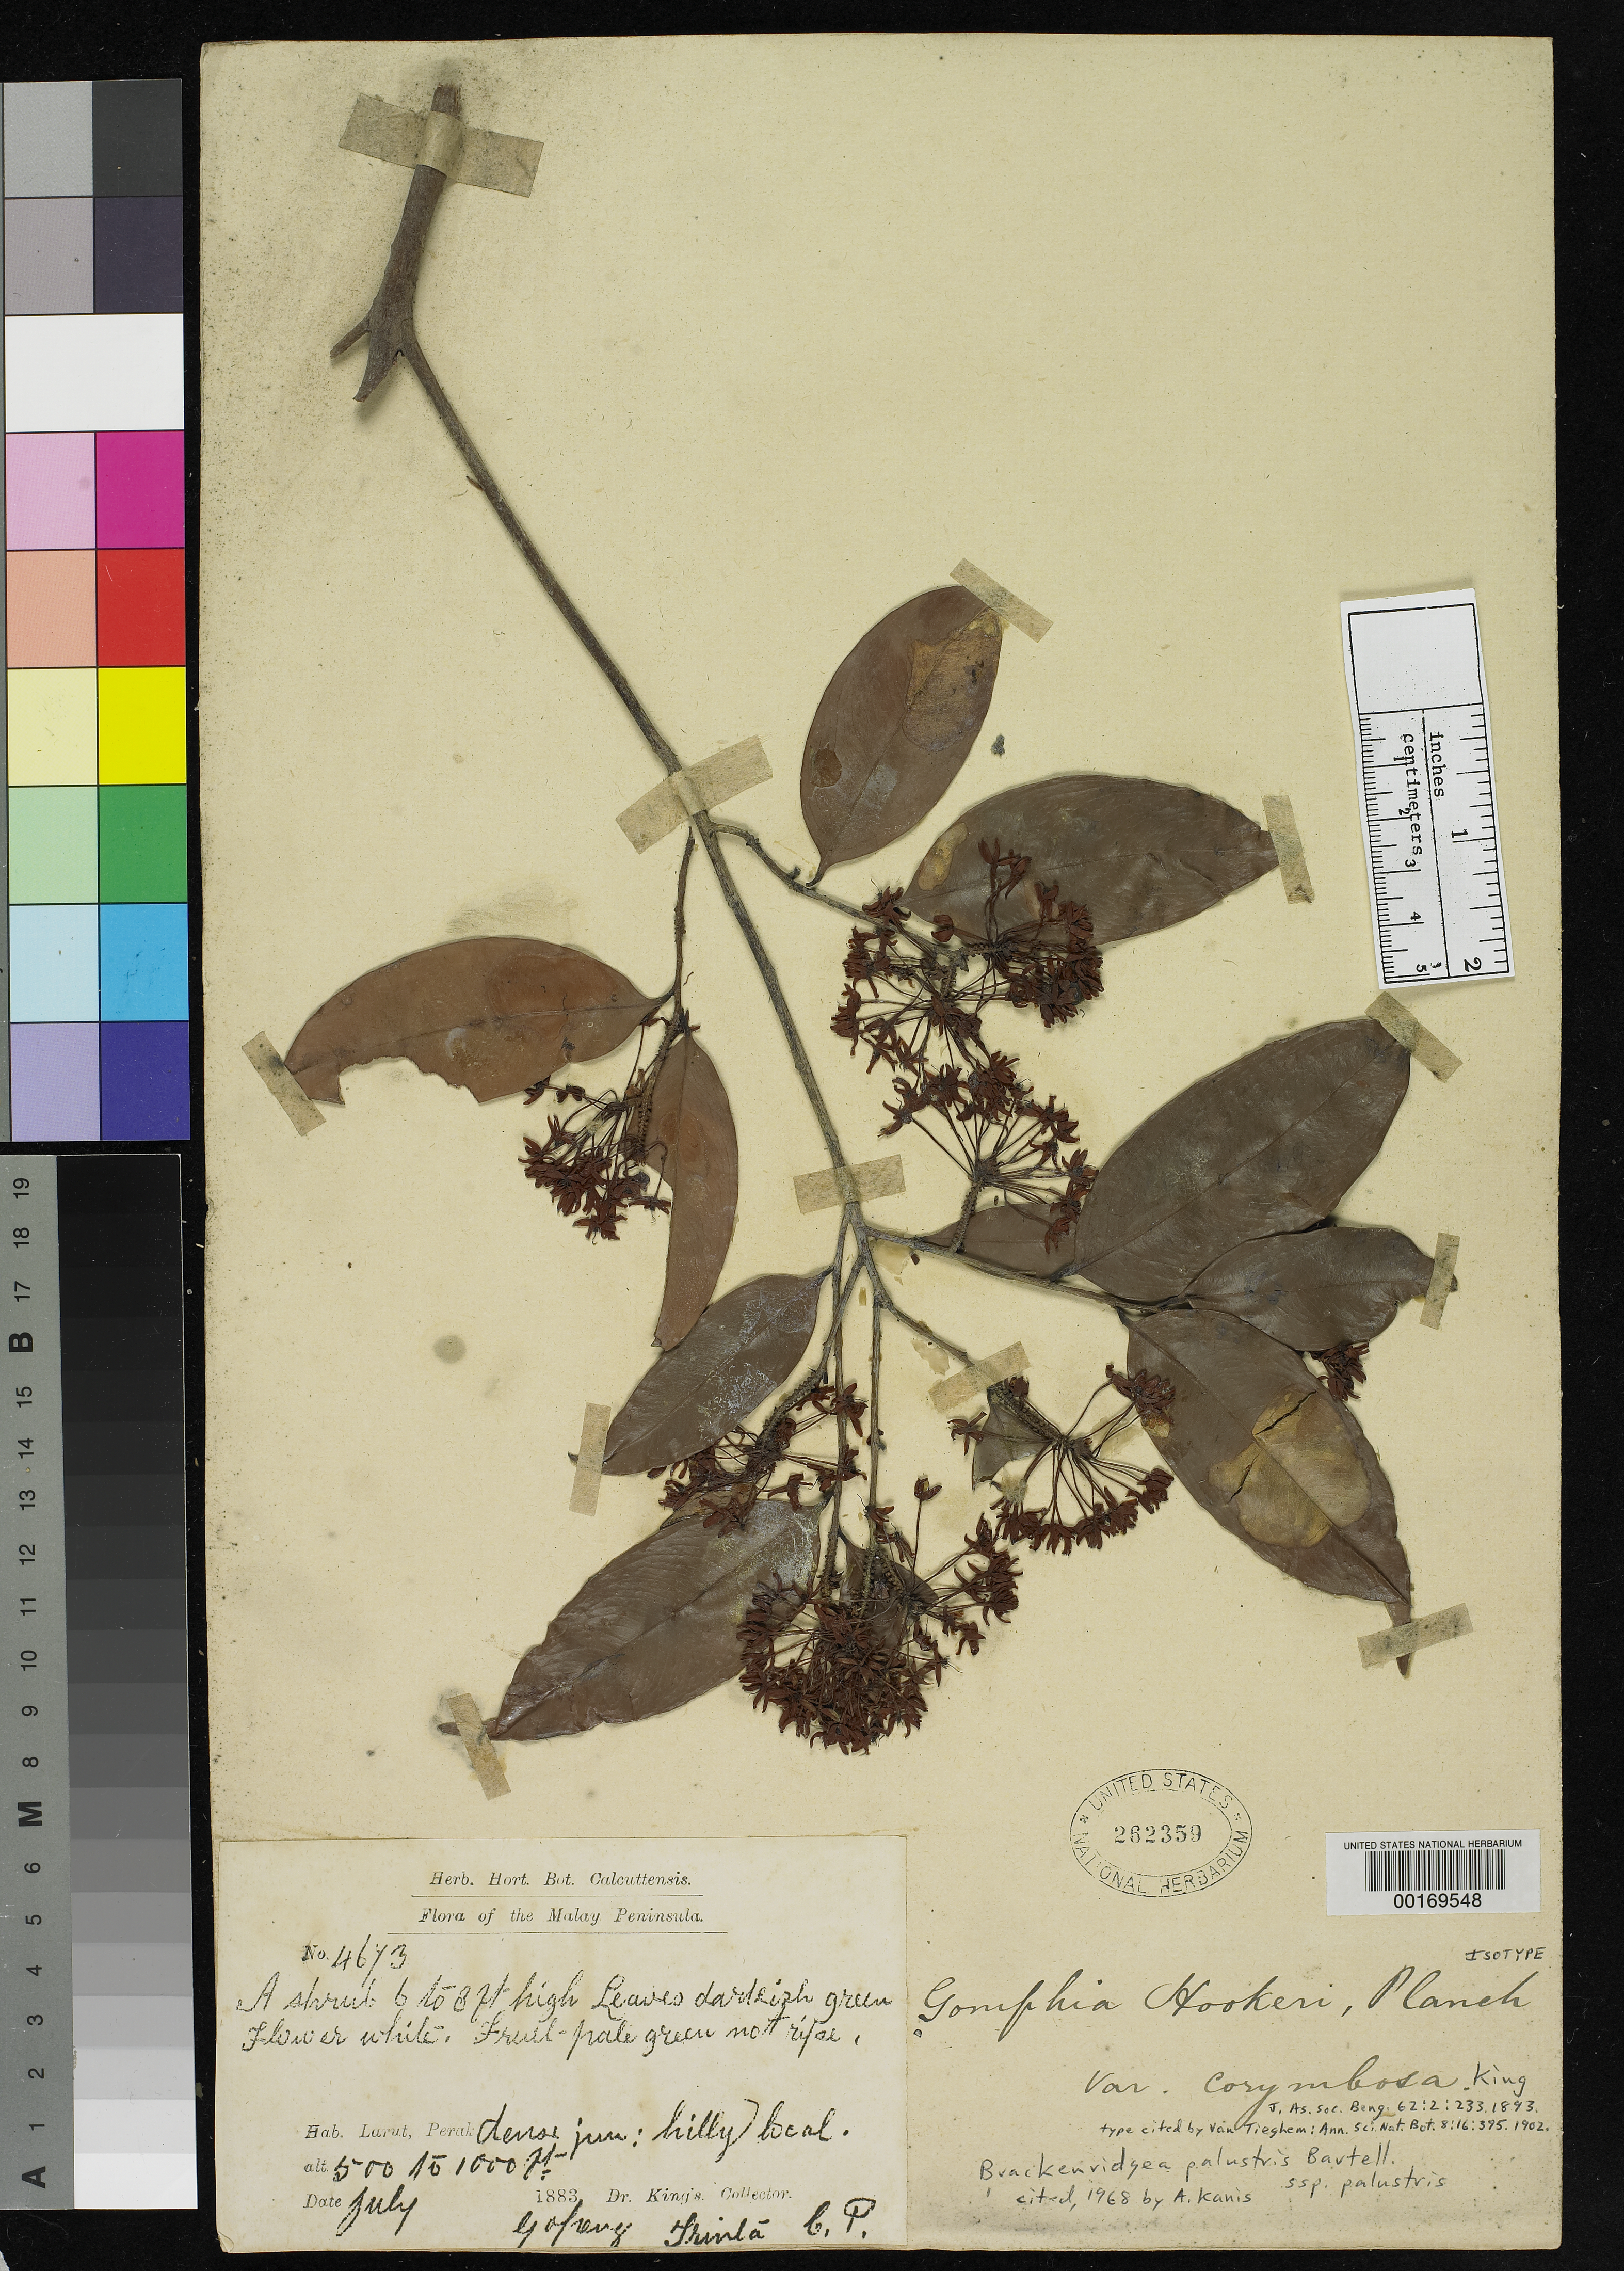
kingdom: Plantae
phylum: Tracheophyta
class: Magnoliopsida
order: Malpighiales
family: Ochnaceae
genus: Gomphia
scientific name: Gomphia hookeri var. corymbosa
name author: King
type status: Isotype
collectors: Dr. King's collector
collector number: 4673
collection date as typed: Jul 1883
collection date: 1883-07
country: Malaysia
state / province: Perak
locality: Larut. [Malay Peninsula]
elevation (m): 152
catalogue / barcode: US 262359